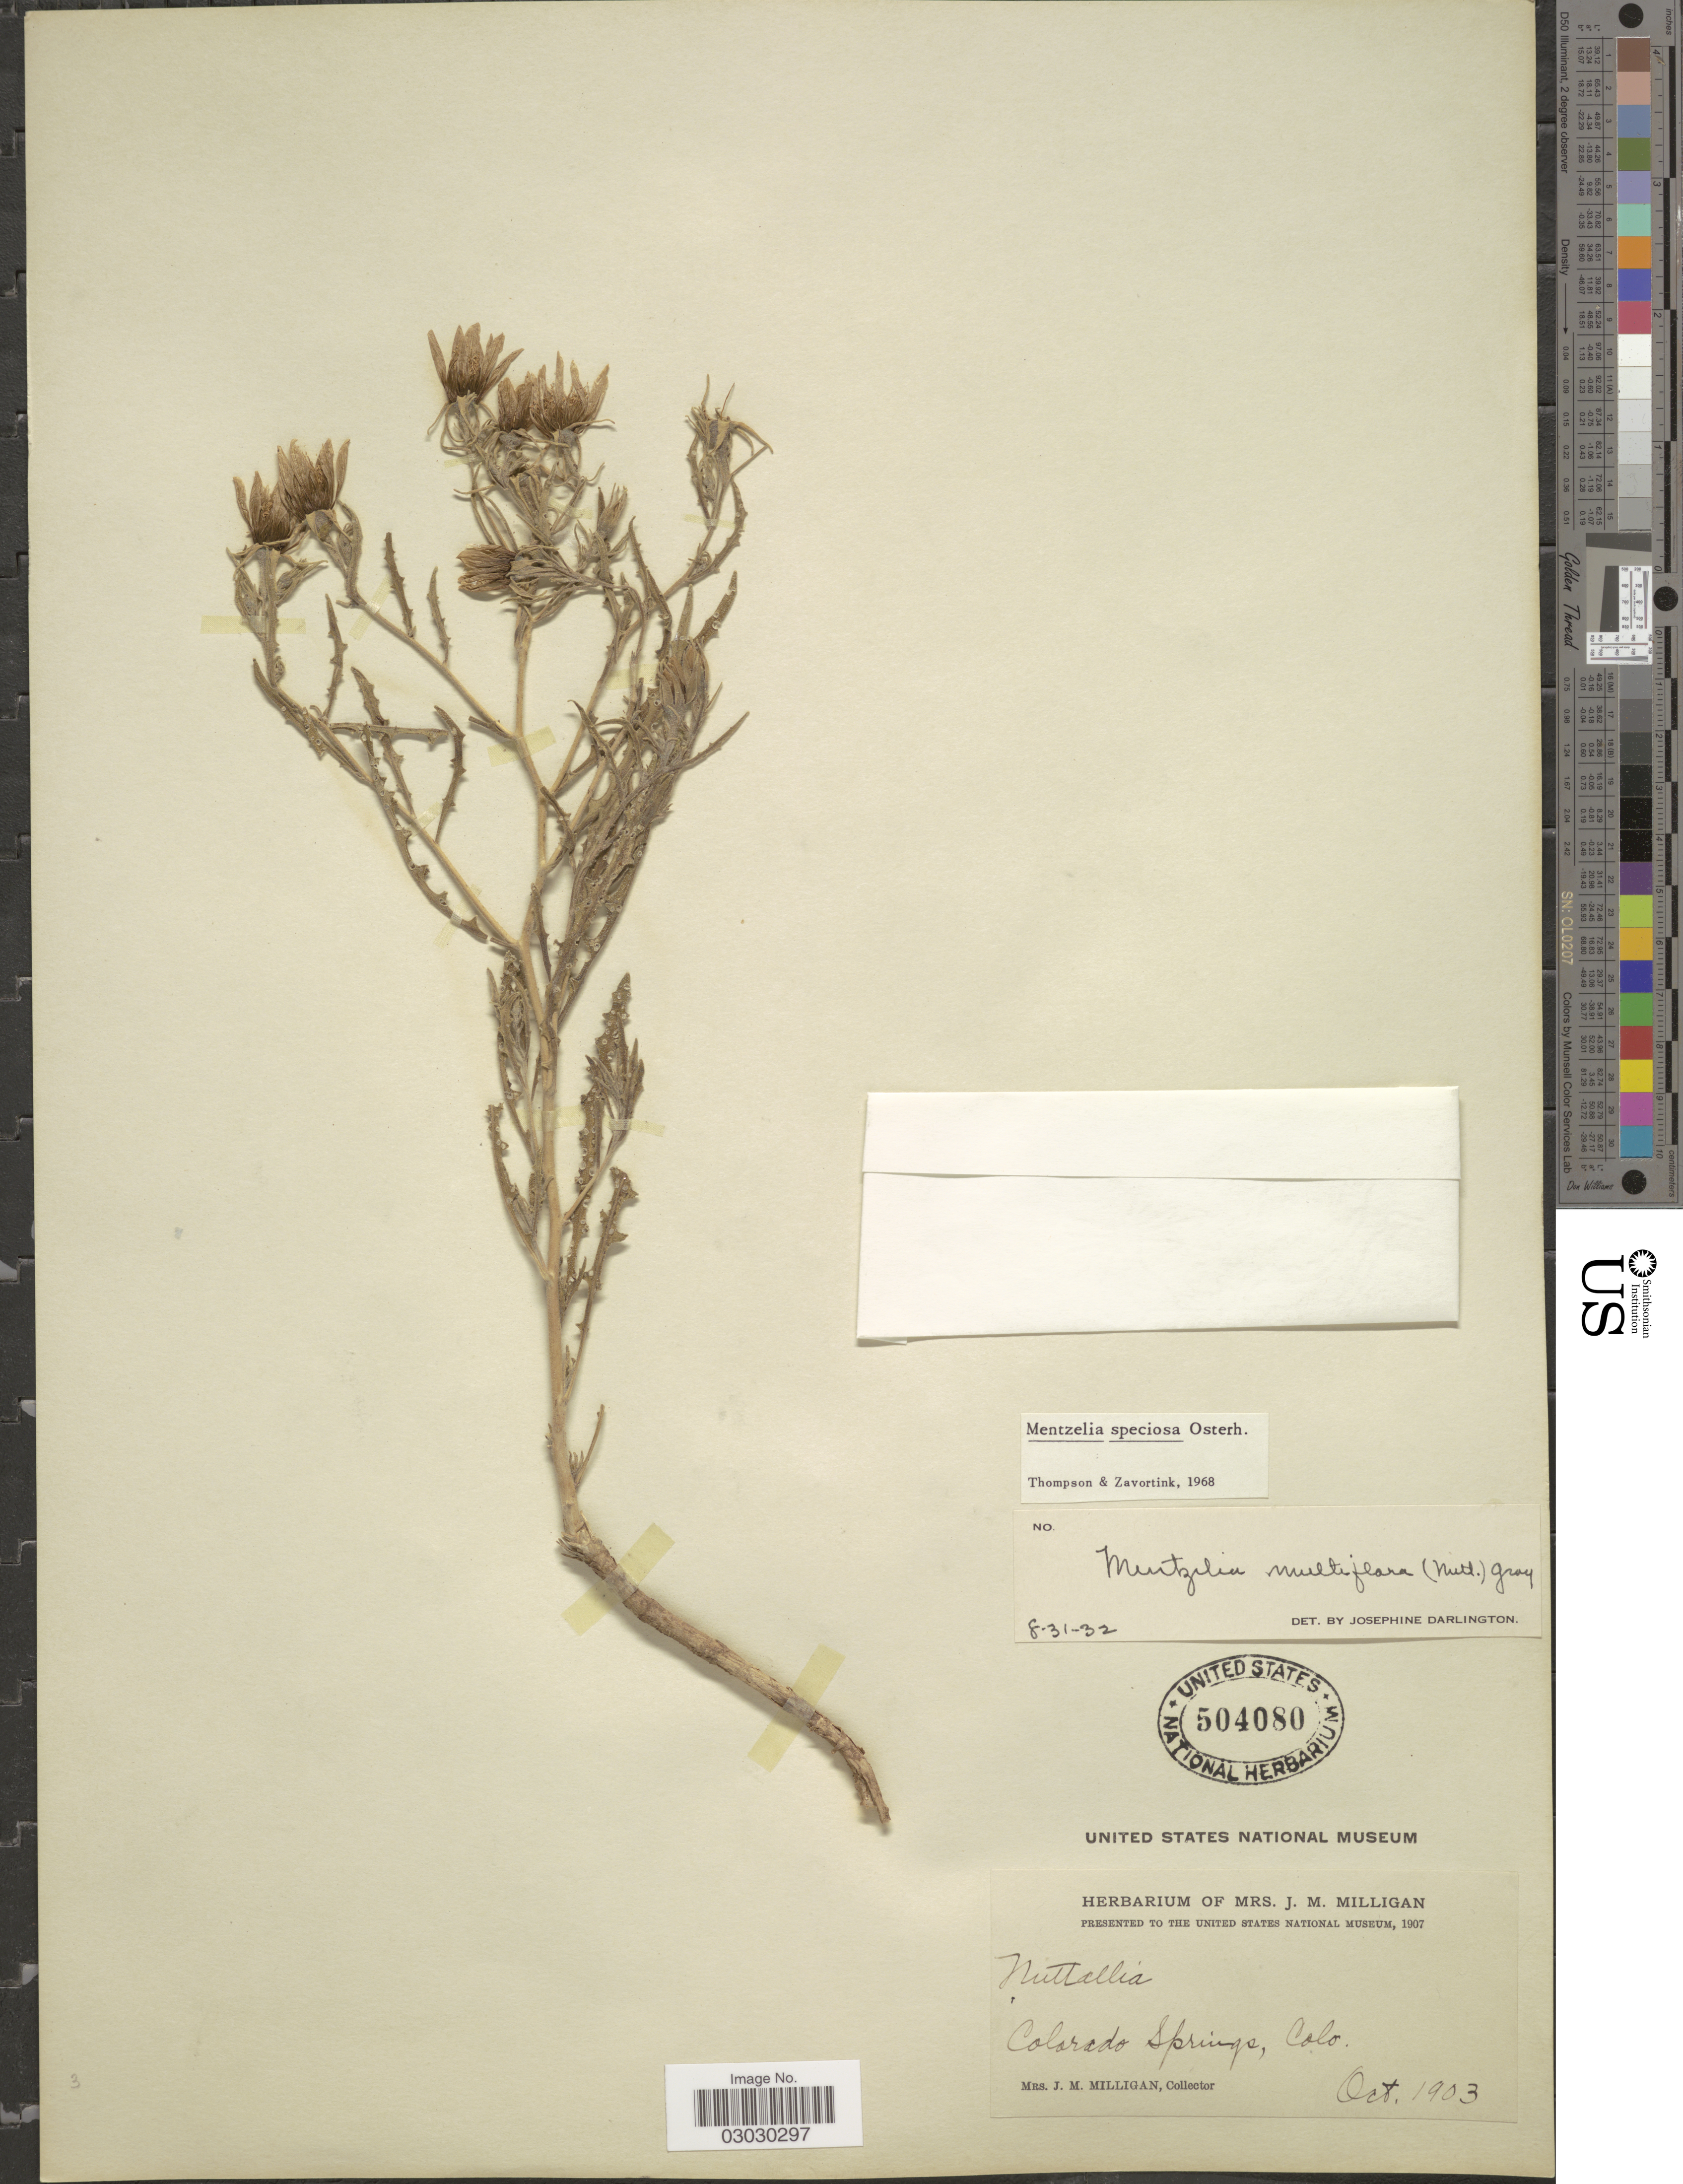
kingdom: Plantae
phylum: Tracheophyta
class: Magnoliopsida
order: Cornales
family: Loasaceae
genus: Mentzelia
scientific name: Mentzelia speciosa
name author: Osterh.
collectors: J. Milligan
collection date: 1903-10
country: United States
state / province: Colorado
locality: Colorado Springs.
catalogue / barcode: US 504080